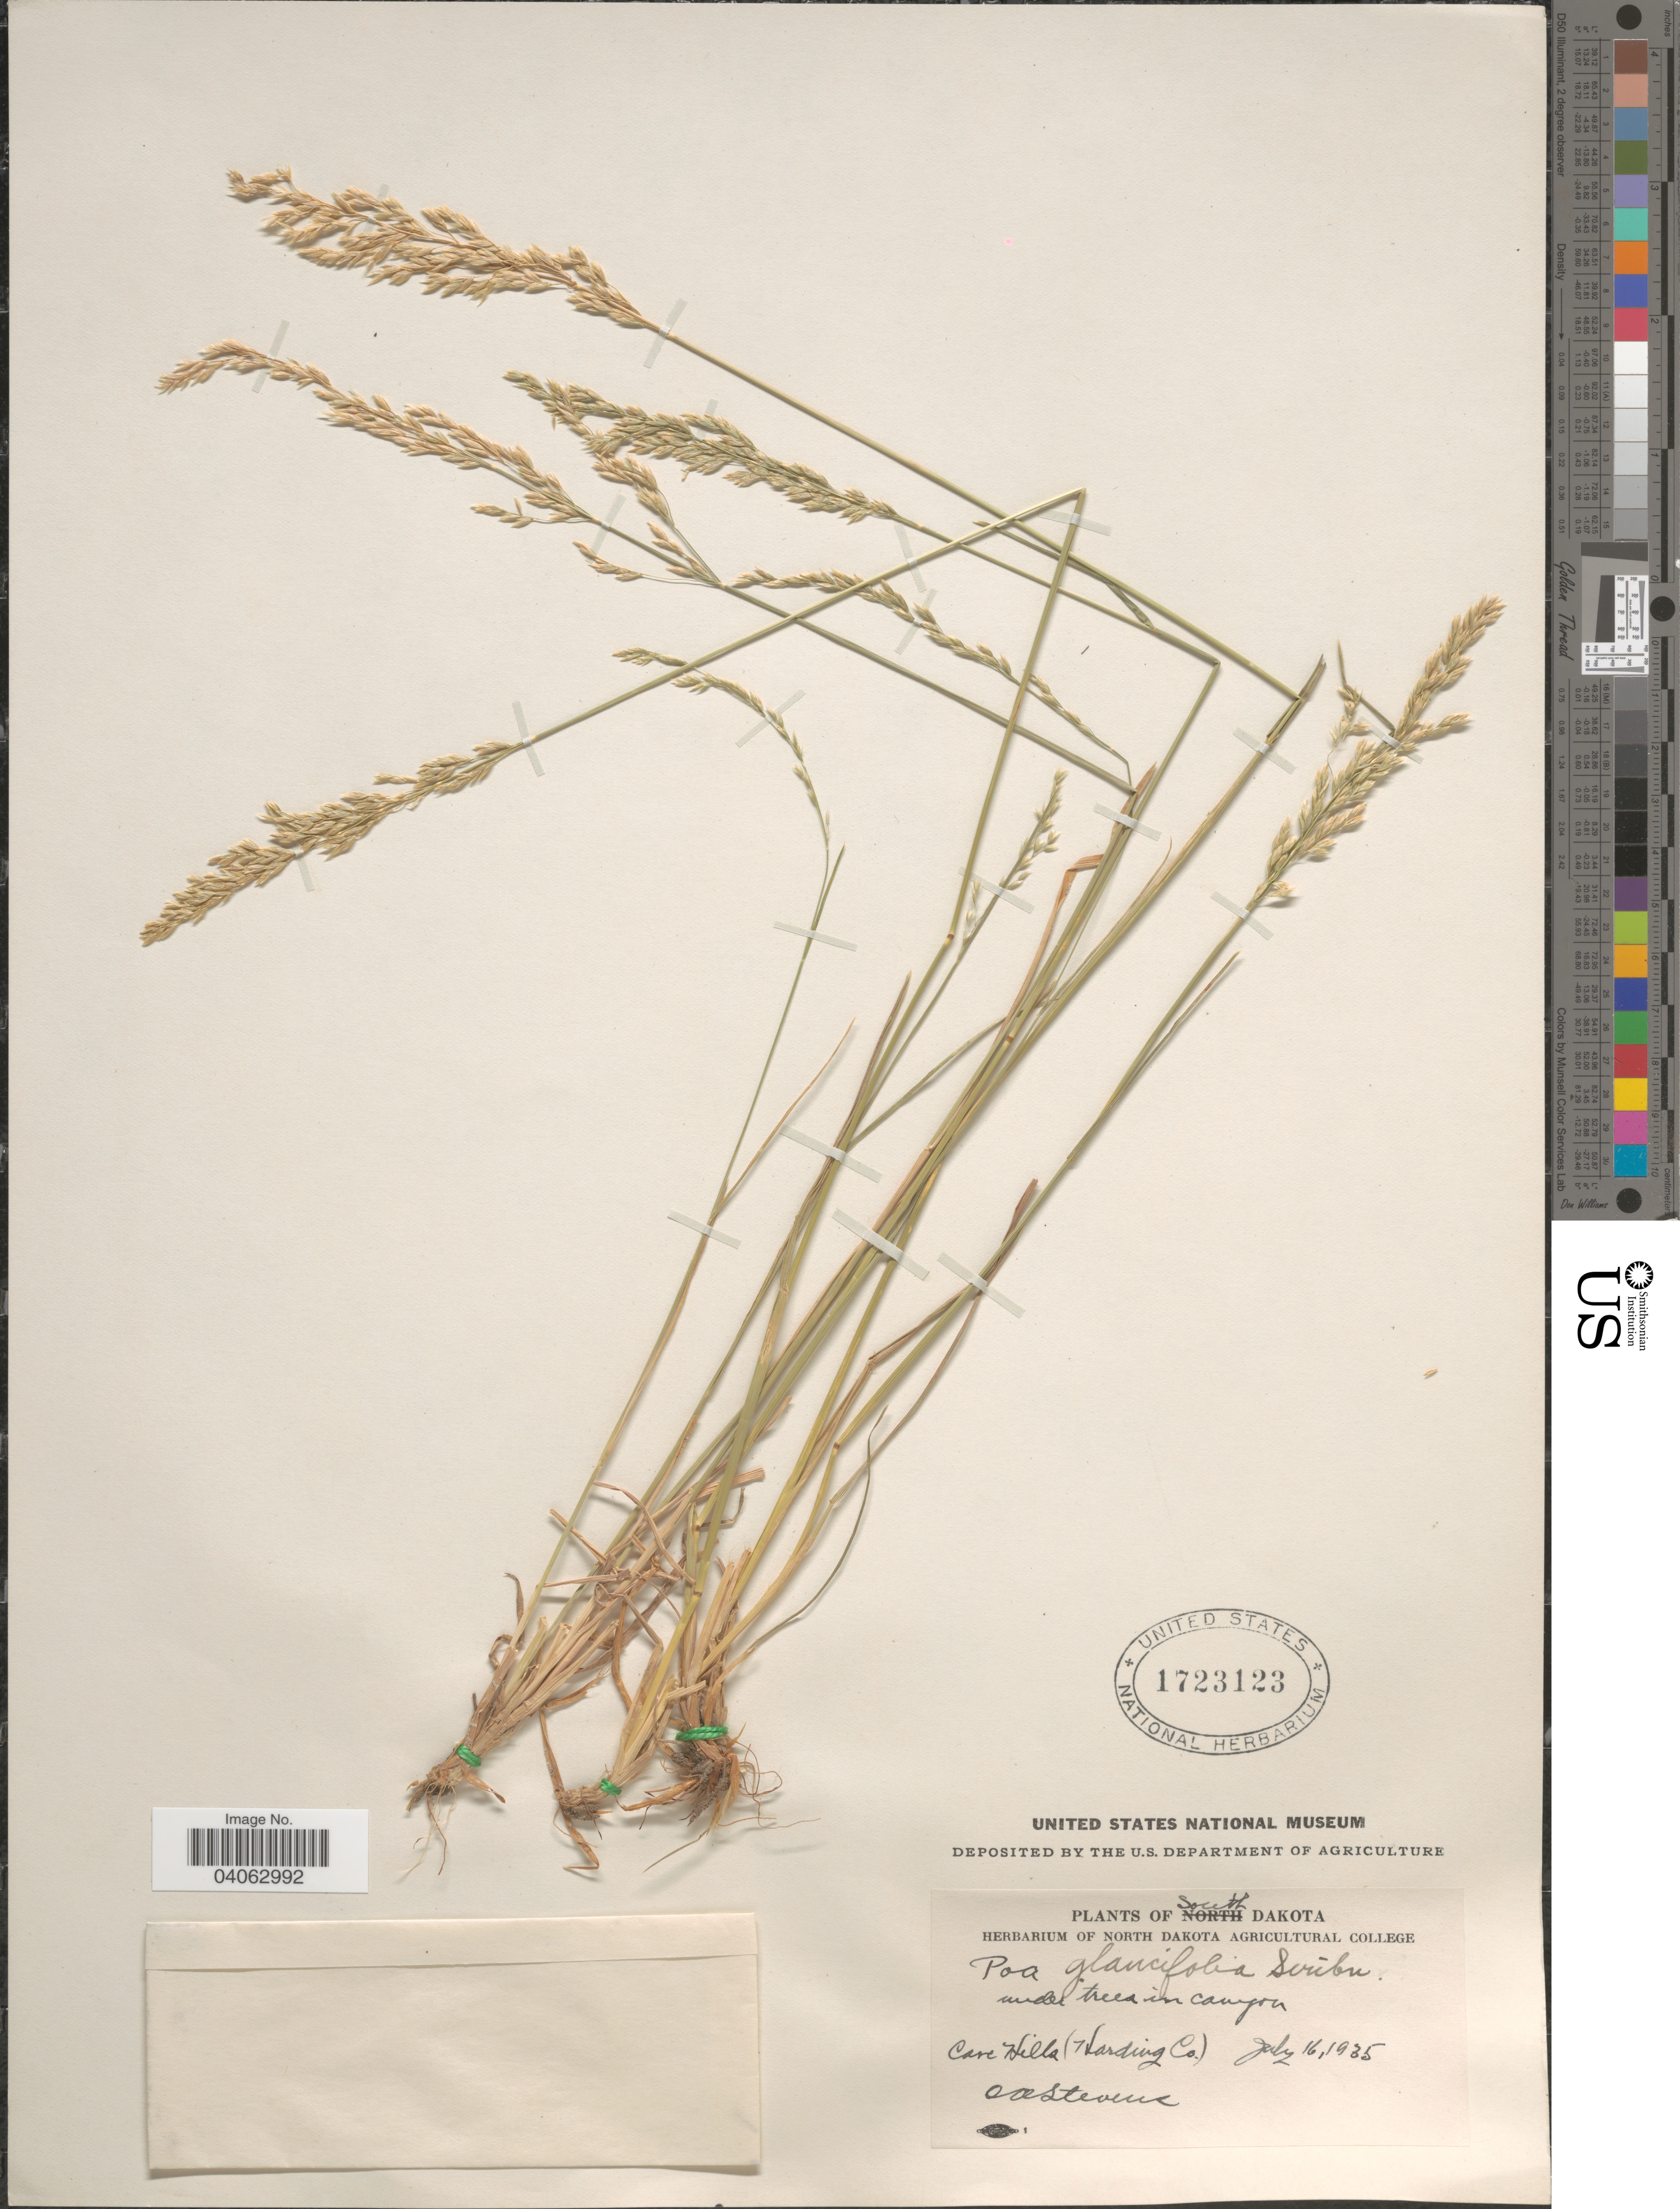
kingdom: Plantae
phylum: Tracheophyta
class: Liliopsida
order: Poales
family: Poaceae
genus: Poa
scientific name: Poa pratensis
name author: L.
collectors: O. A. Stevens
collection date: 1935-07-16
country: United States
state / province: South Dakota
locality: Under trees in canyon. Cave Hills (Harding Co.).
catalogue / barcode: US 1723123